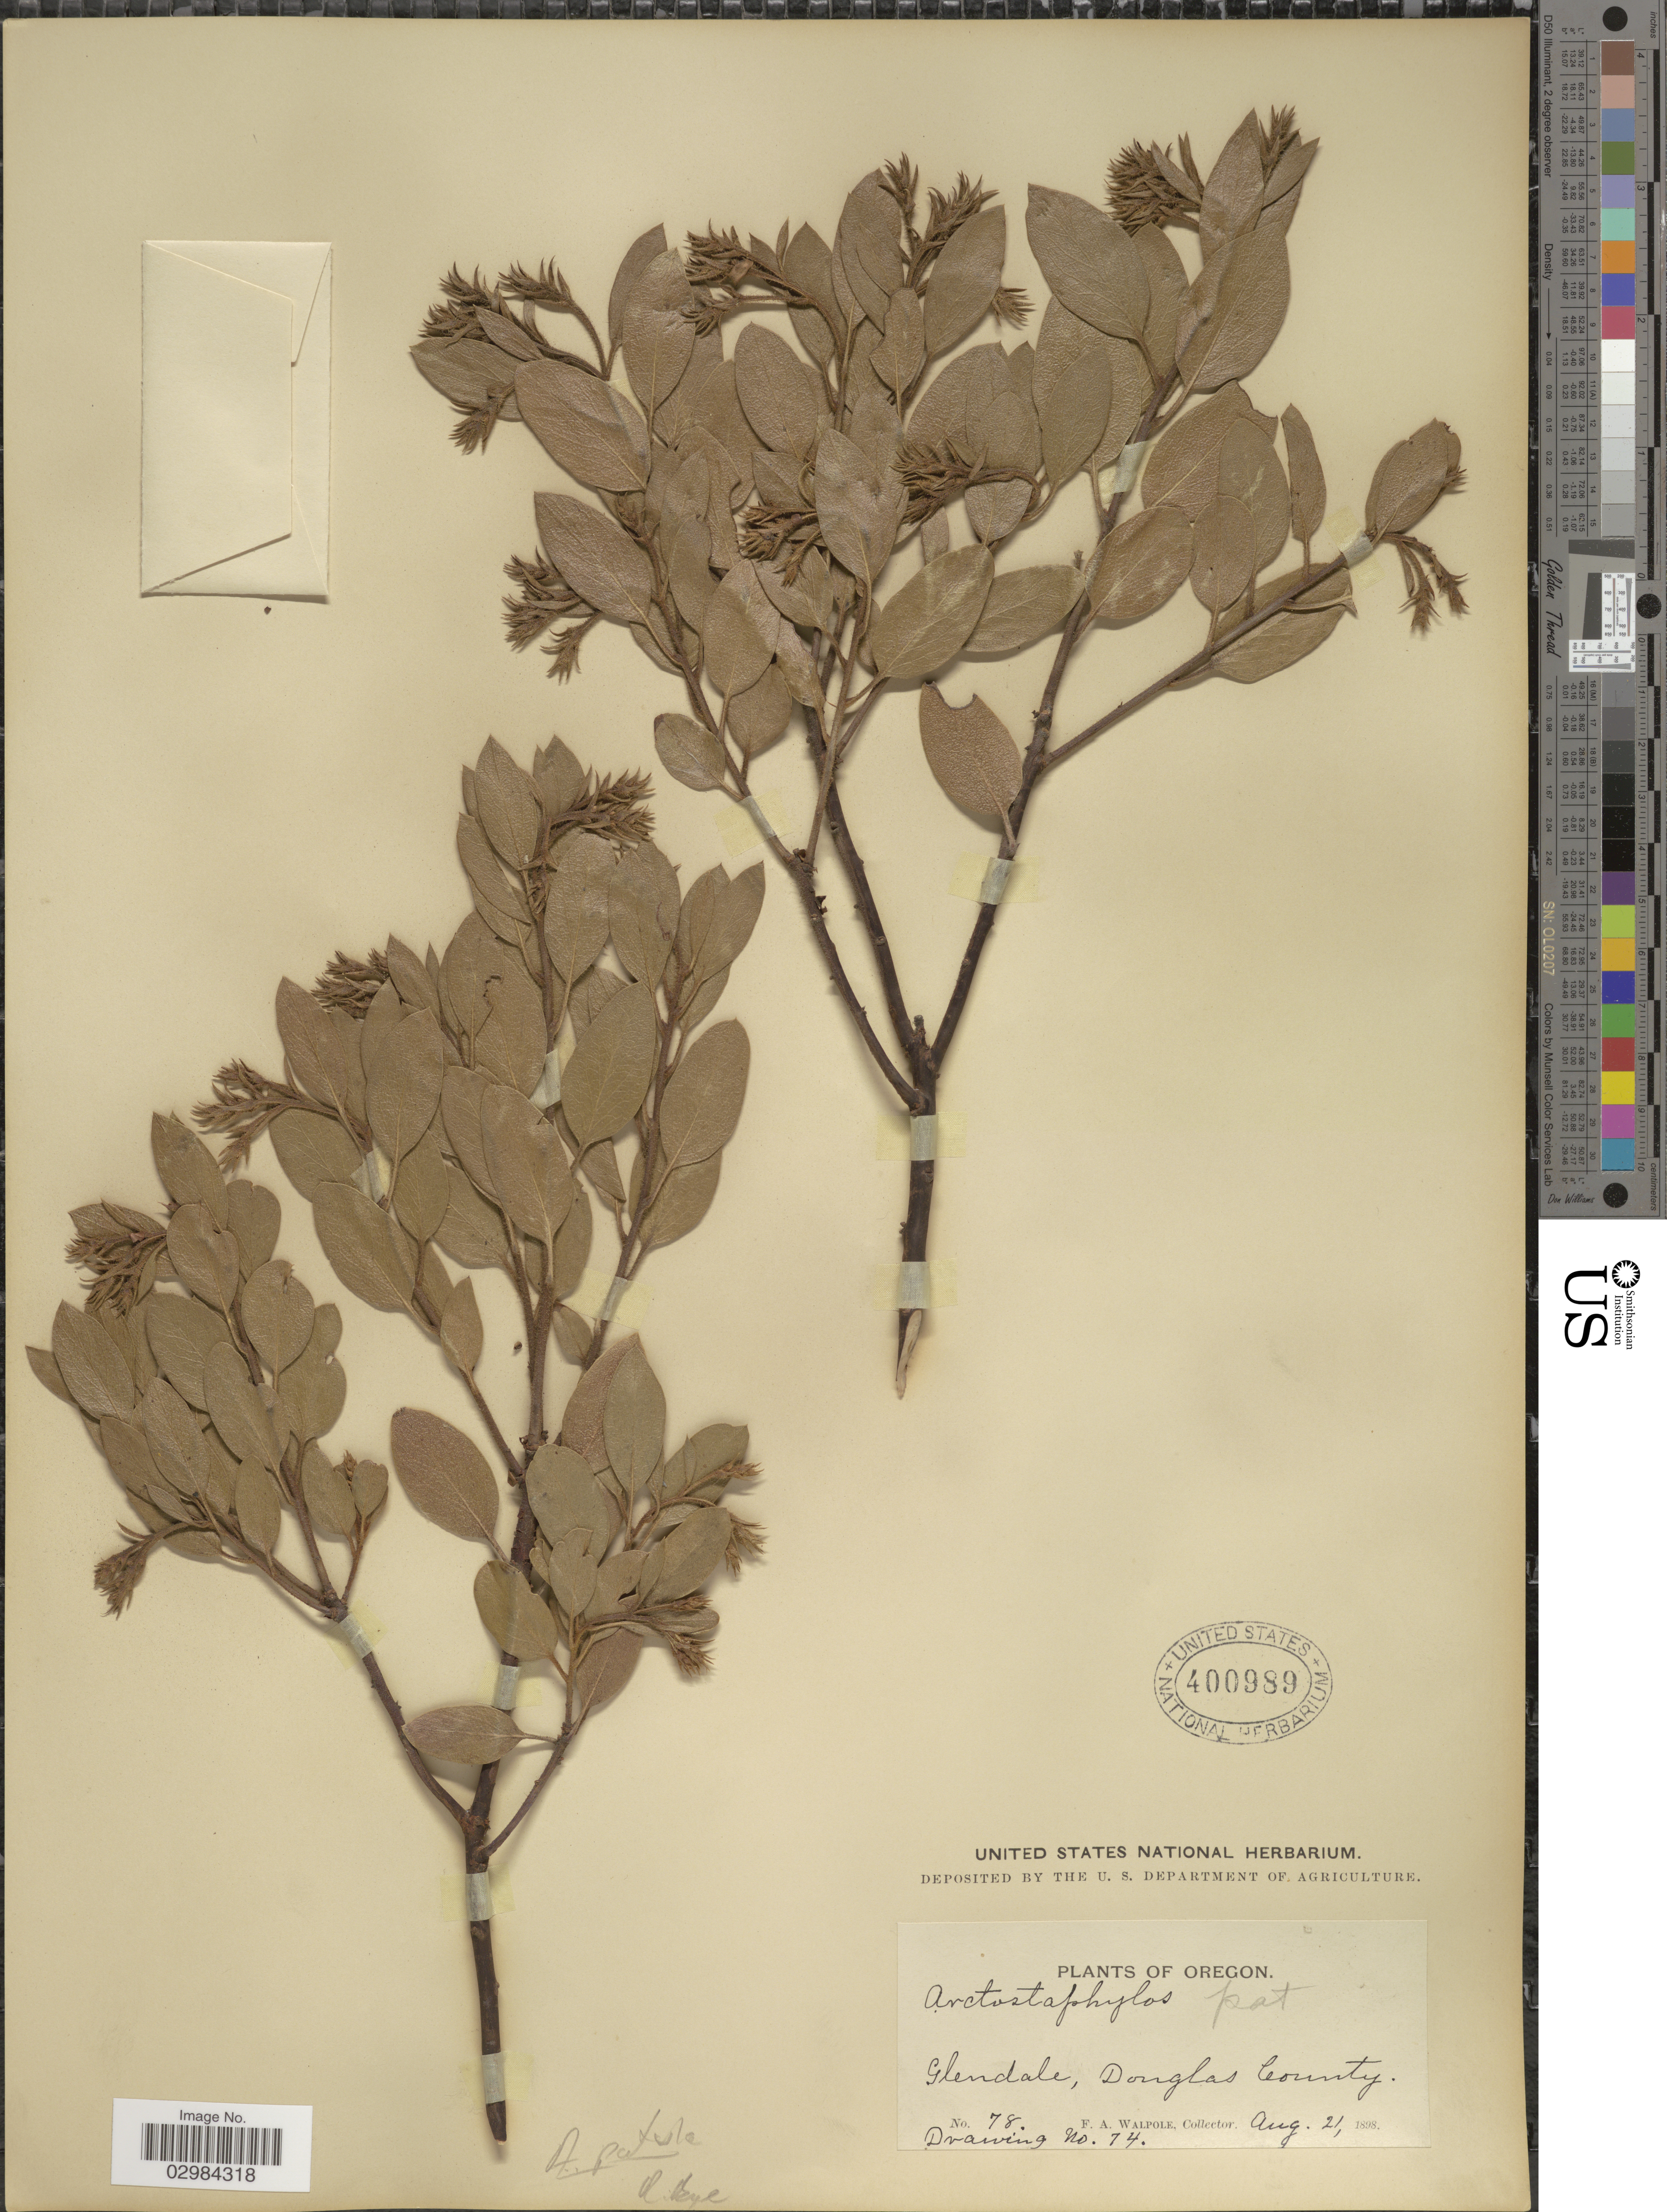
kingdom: Plantae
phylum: Tracheophyta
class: Magnoliopsida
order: Ericales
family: Ericaceae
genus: Arctostaphylos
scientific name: Arctostaphylos patula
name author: Greene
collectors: F. Walpole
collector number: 78/74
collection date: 1898-08-21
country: United States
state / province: Oregon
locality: Glendale, Douglas County.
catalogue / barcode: US 400989